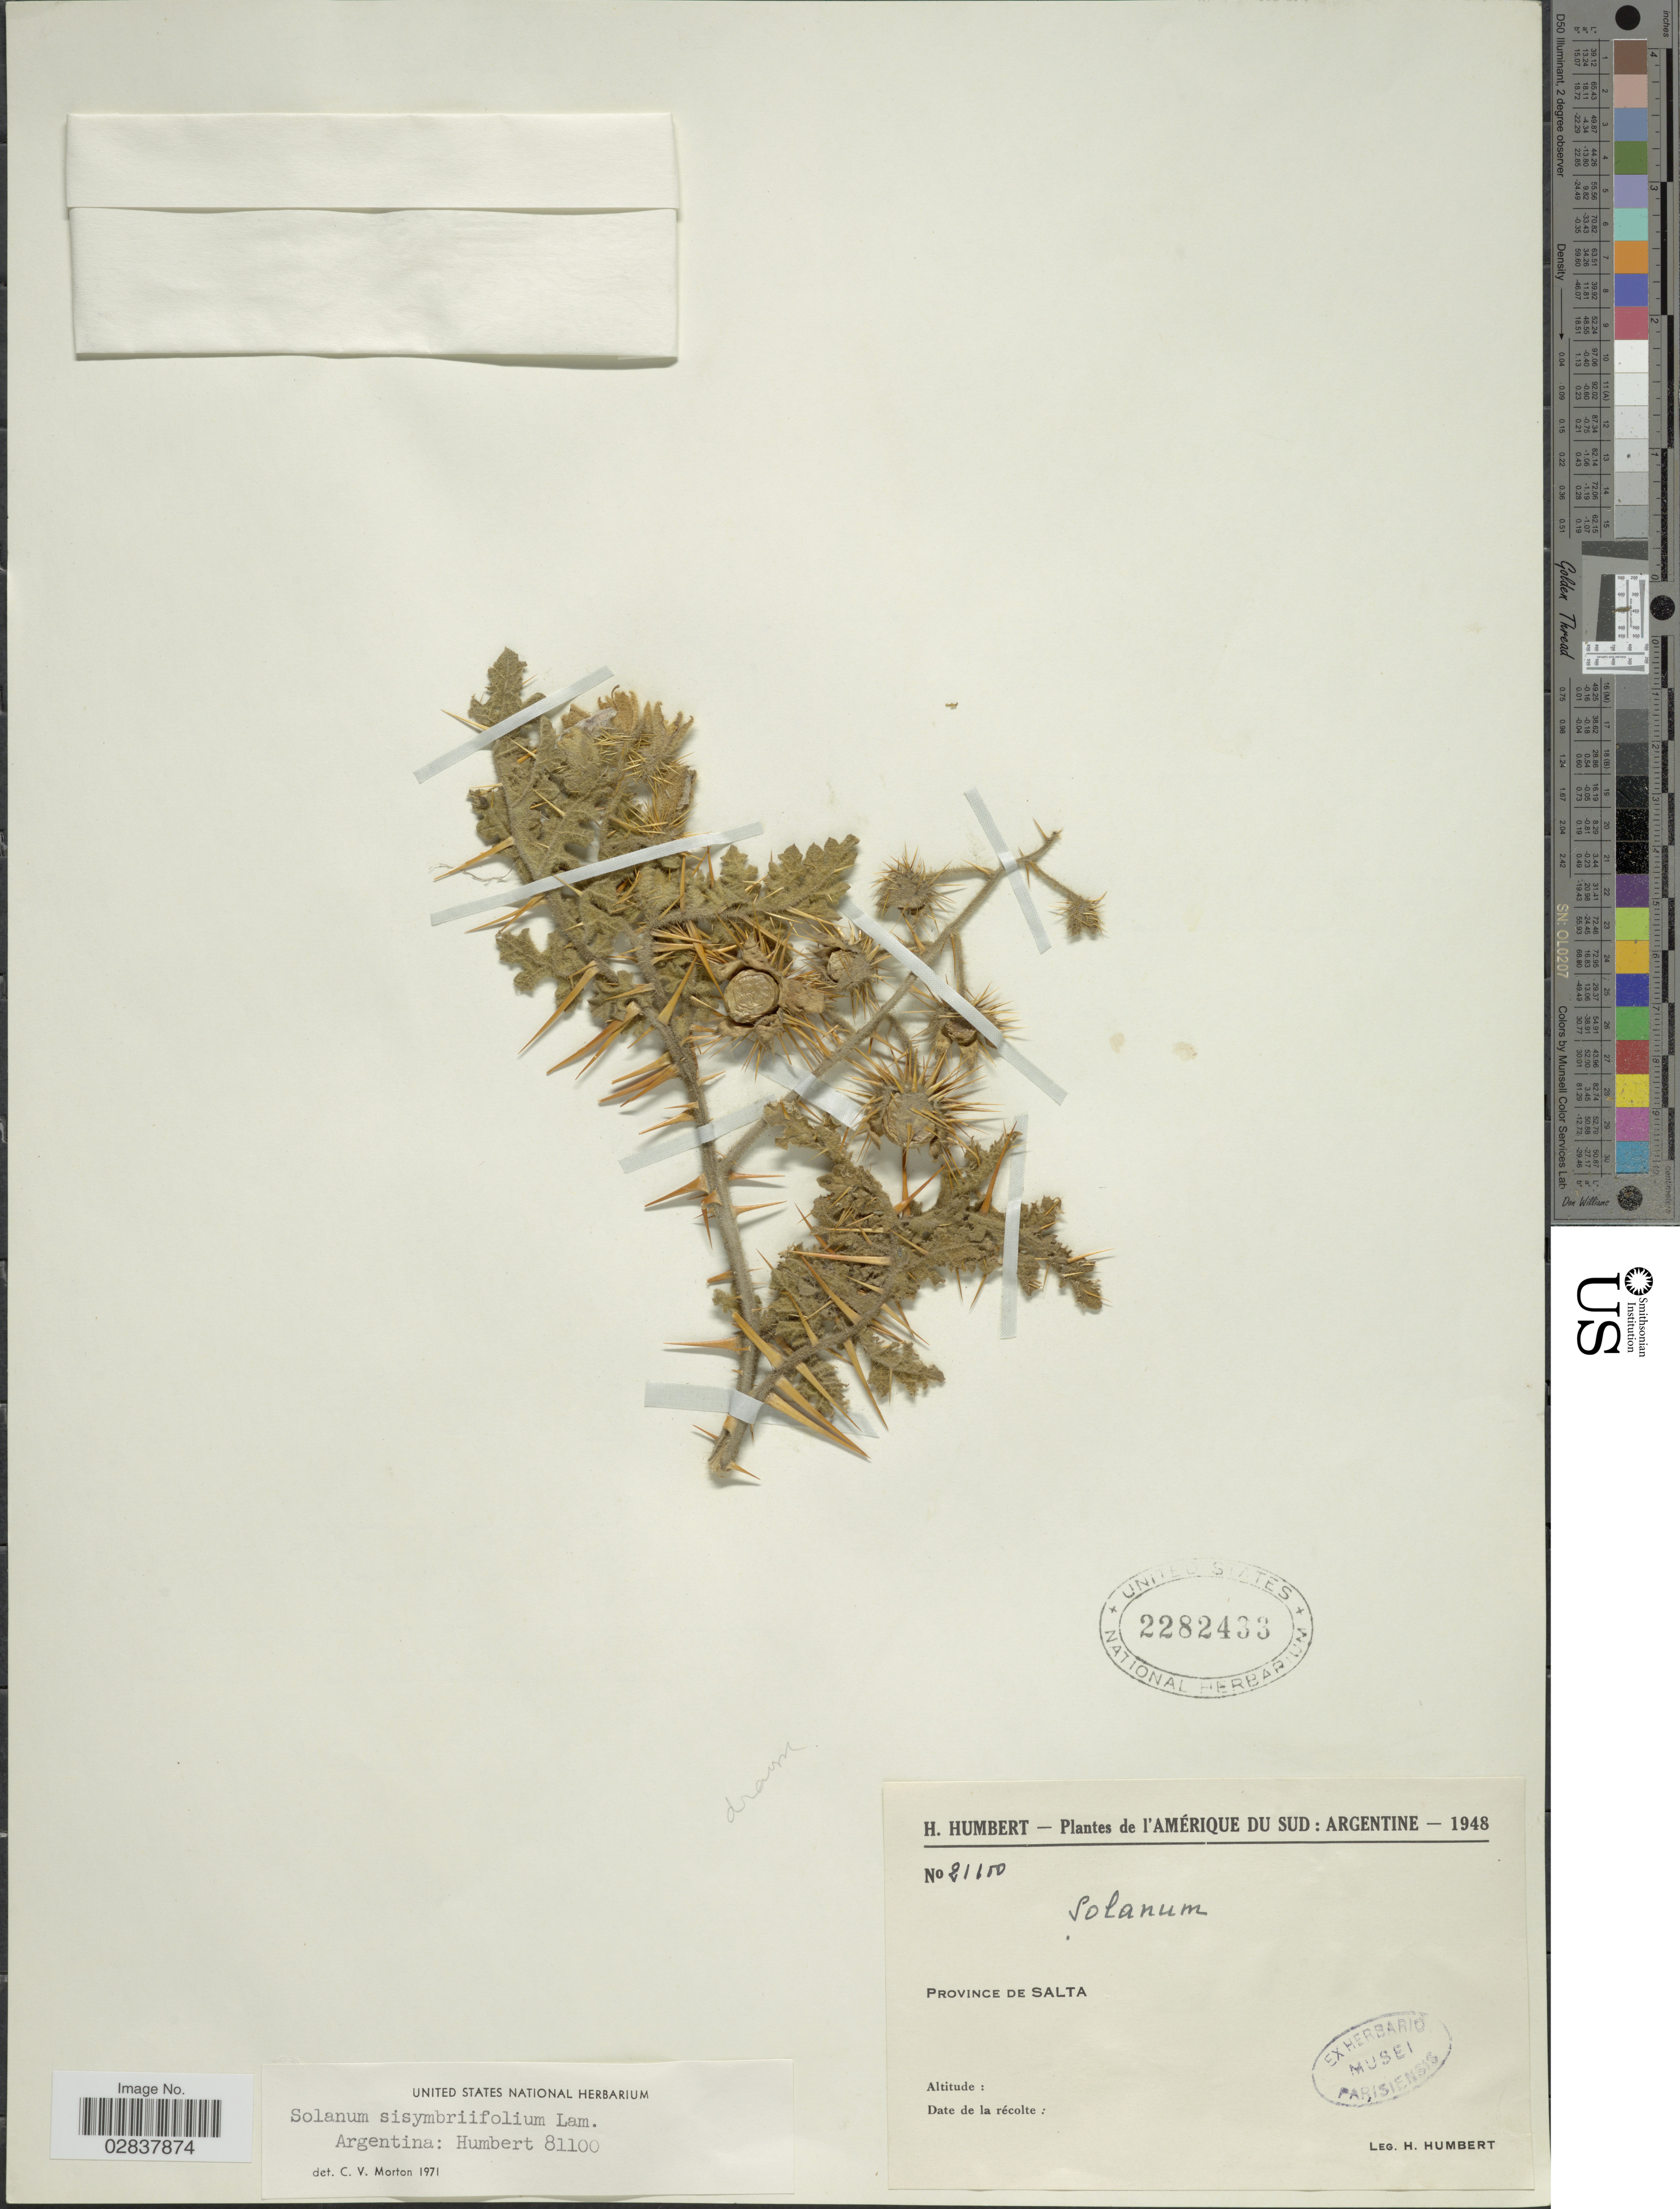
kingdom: Plantae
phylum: Tracheophyta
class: Magnoliopsida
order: Solanales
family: Solanaceae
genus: Solanum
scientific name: Solanum sisymbriifolium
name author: Lam.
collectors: H. Humbert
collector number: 21100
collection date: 1948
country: Argentina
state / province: Salta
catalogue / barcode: US 2282433